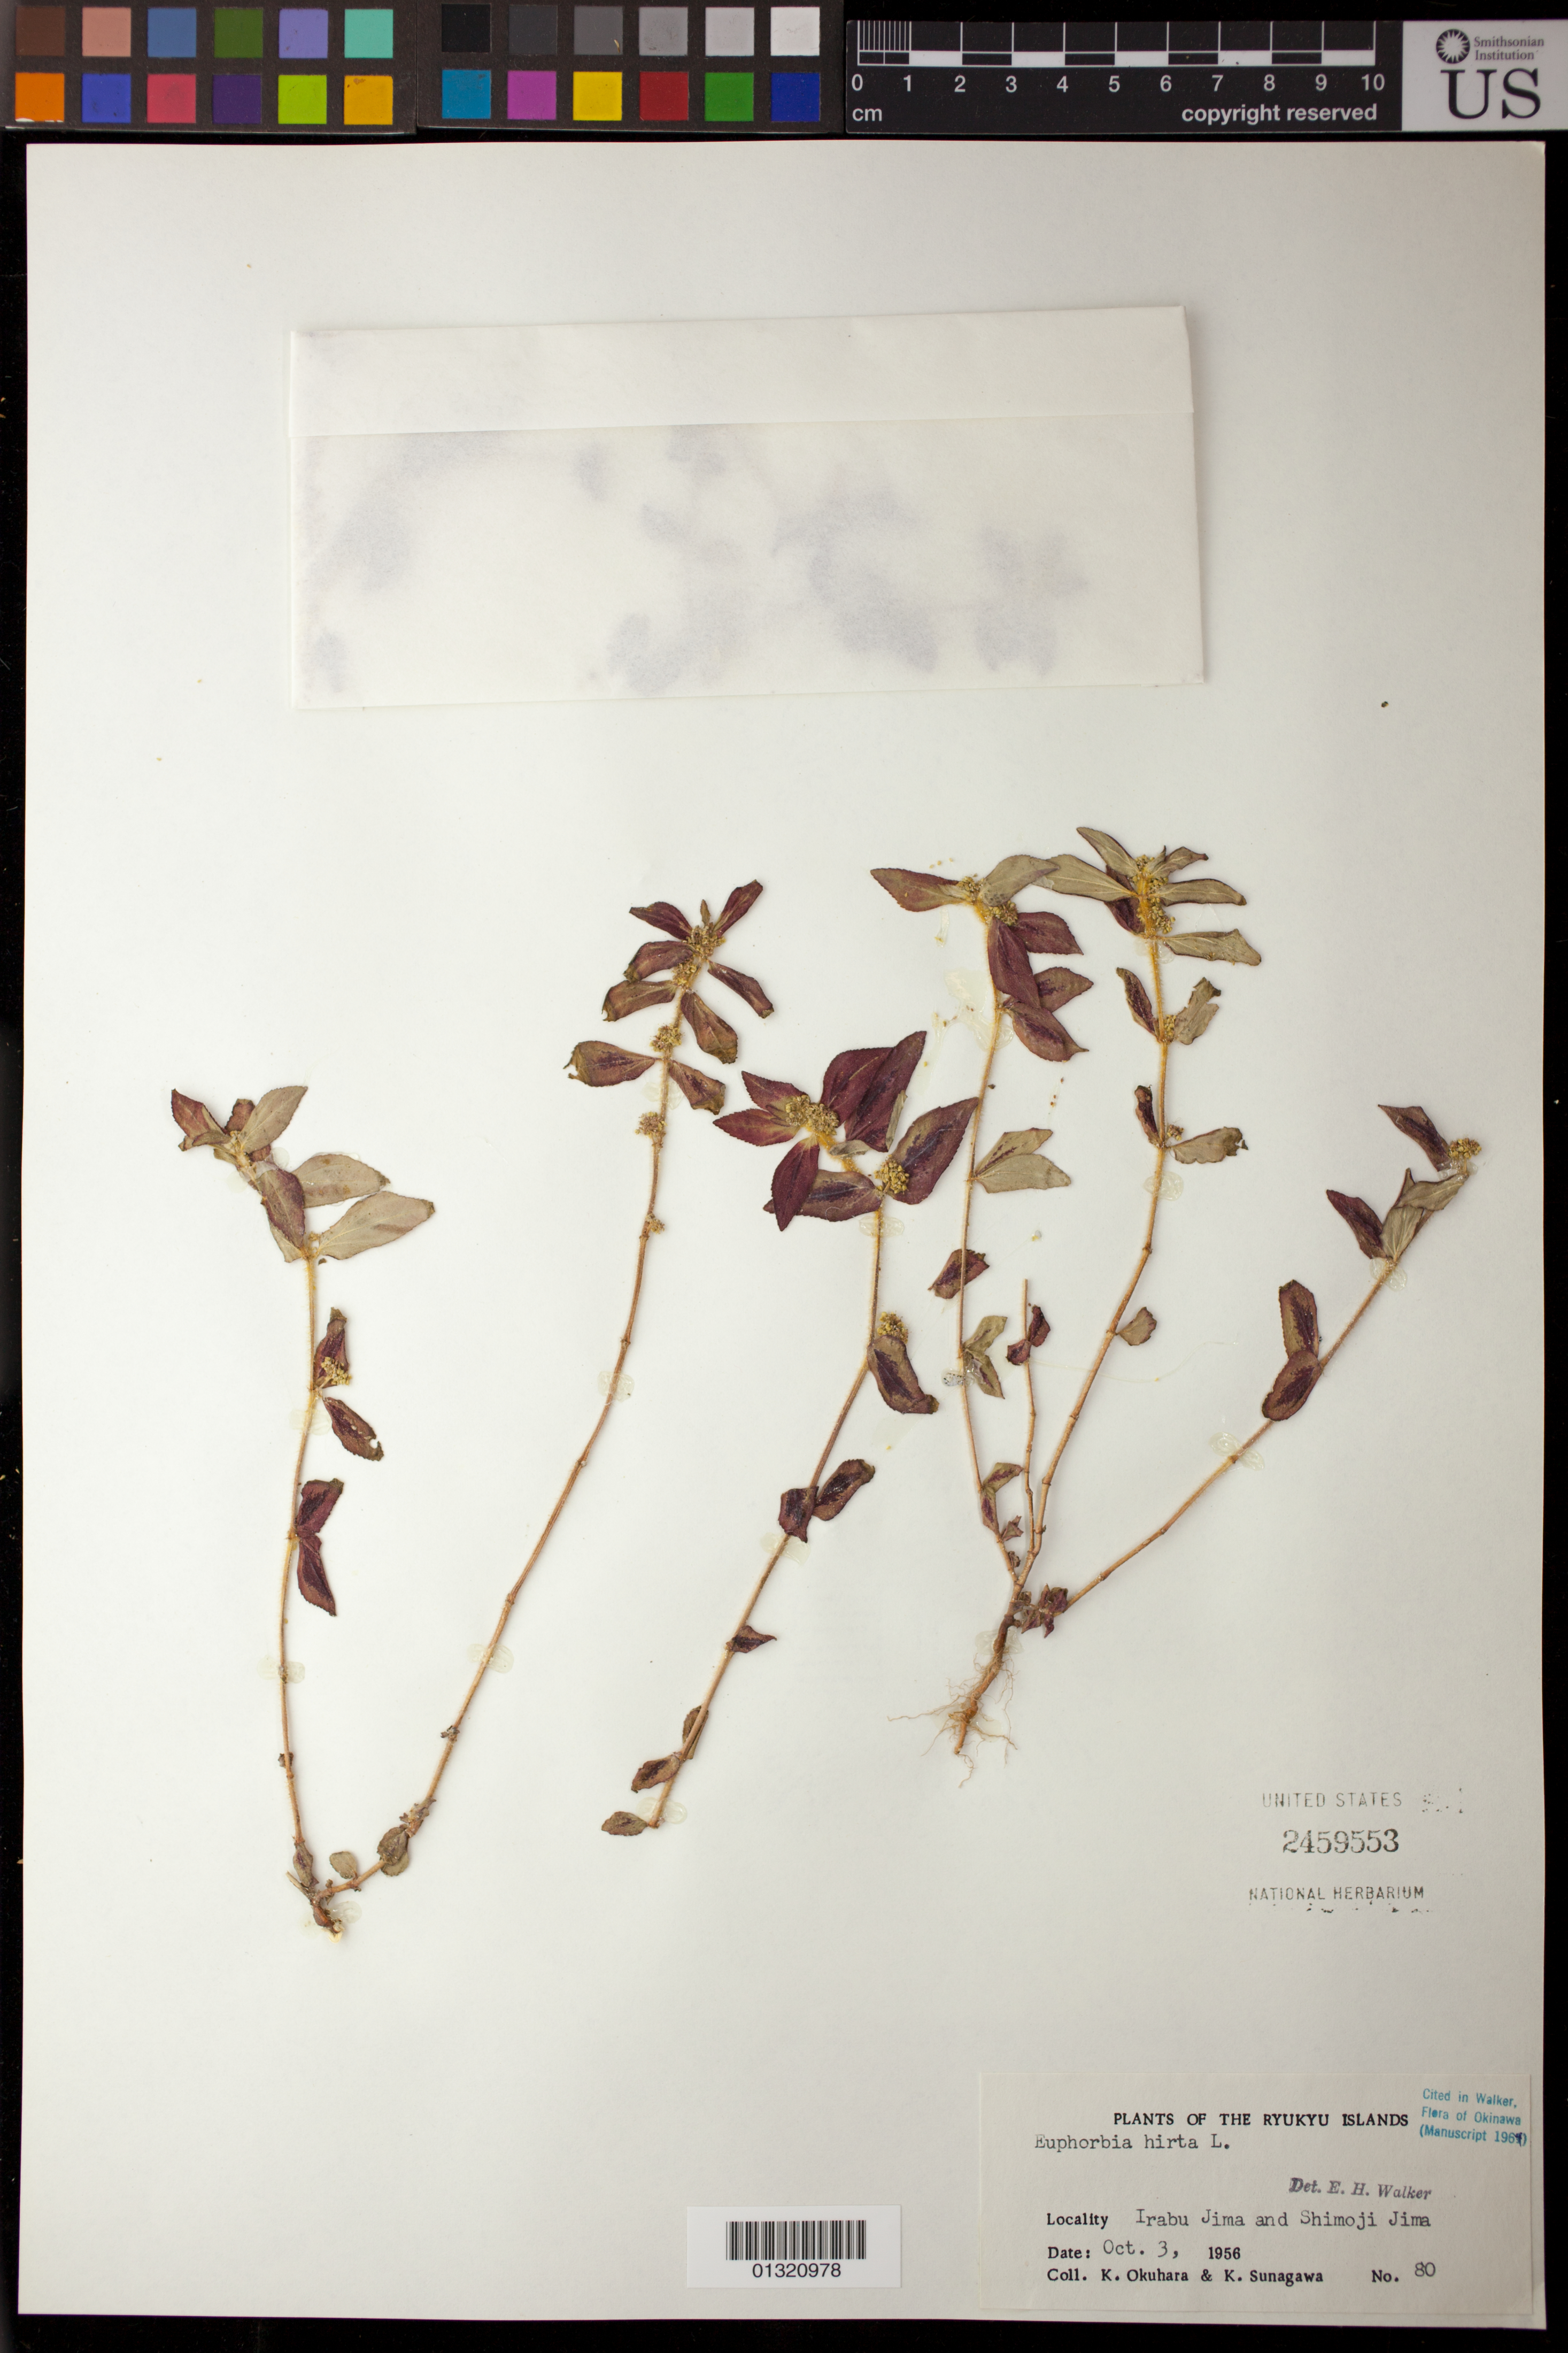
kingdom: Plantae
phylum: Tracheophyta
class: Magnoliopsida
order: Malpighiales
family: Euphorbiaceae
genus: Euphorbia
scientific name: Euphorbia hirta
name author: L.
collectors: K. Okuhara & K. Sunagawa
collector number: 80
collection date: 1956-10-03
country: Japan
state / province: Okinawa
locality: Irabu Jima and Shimoji Jima [shima]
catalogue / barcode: US 2459553